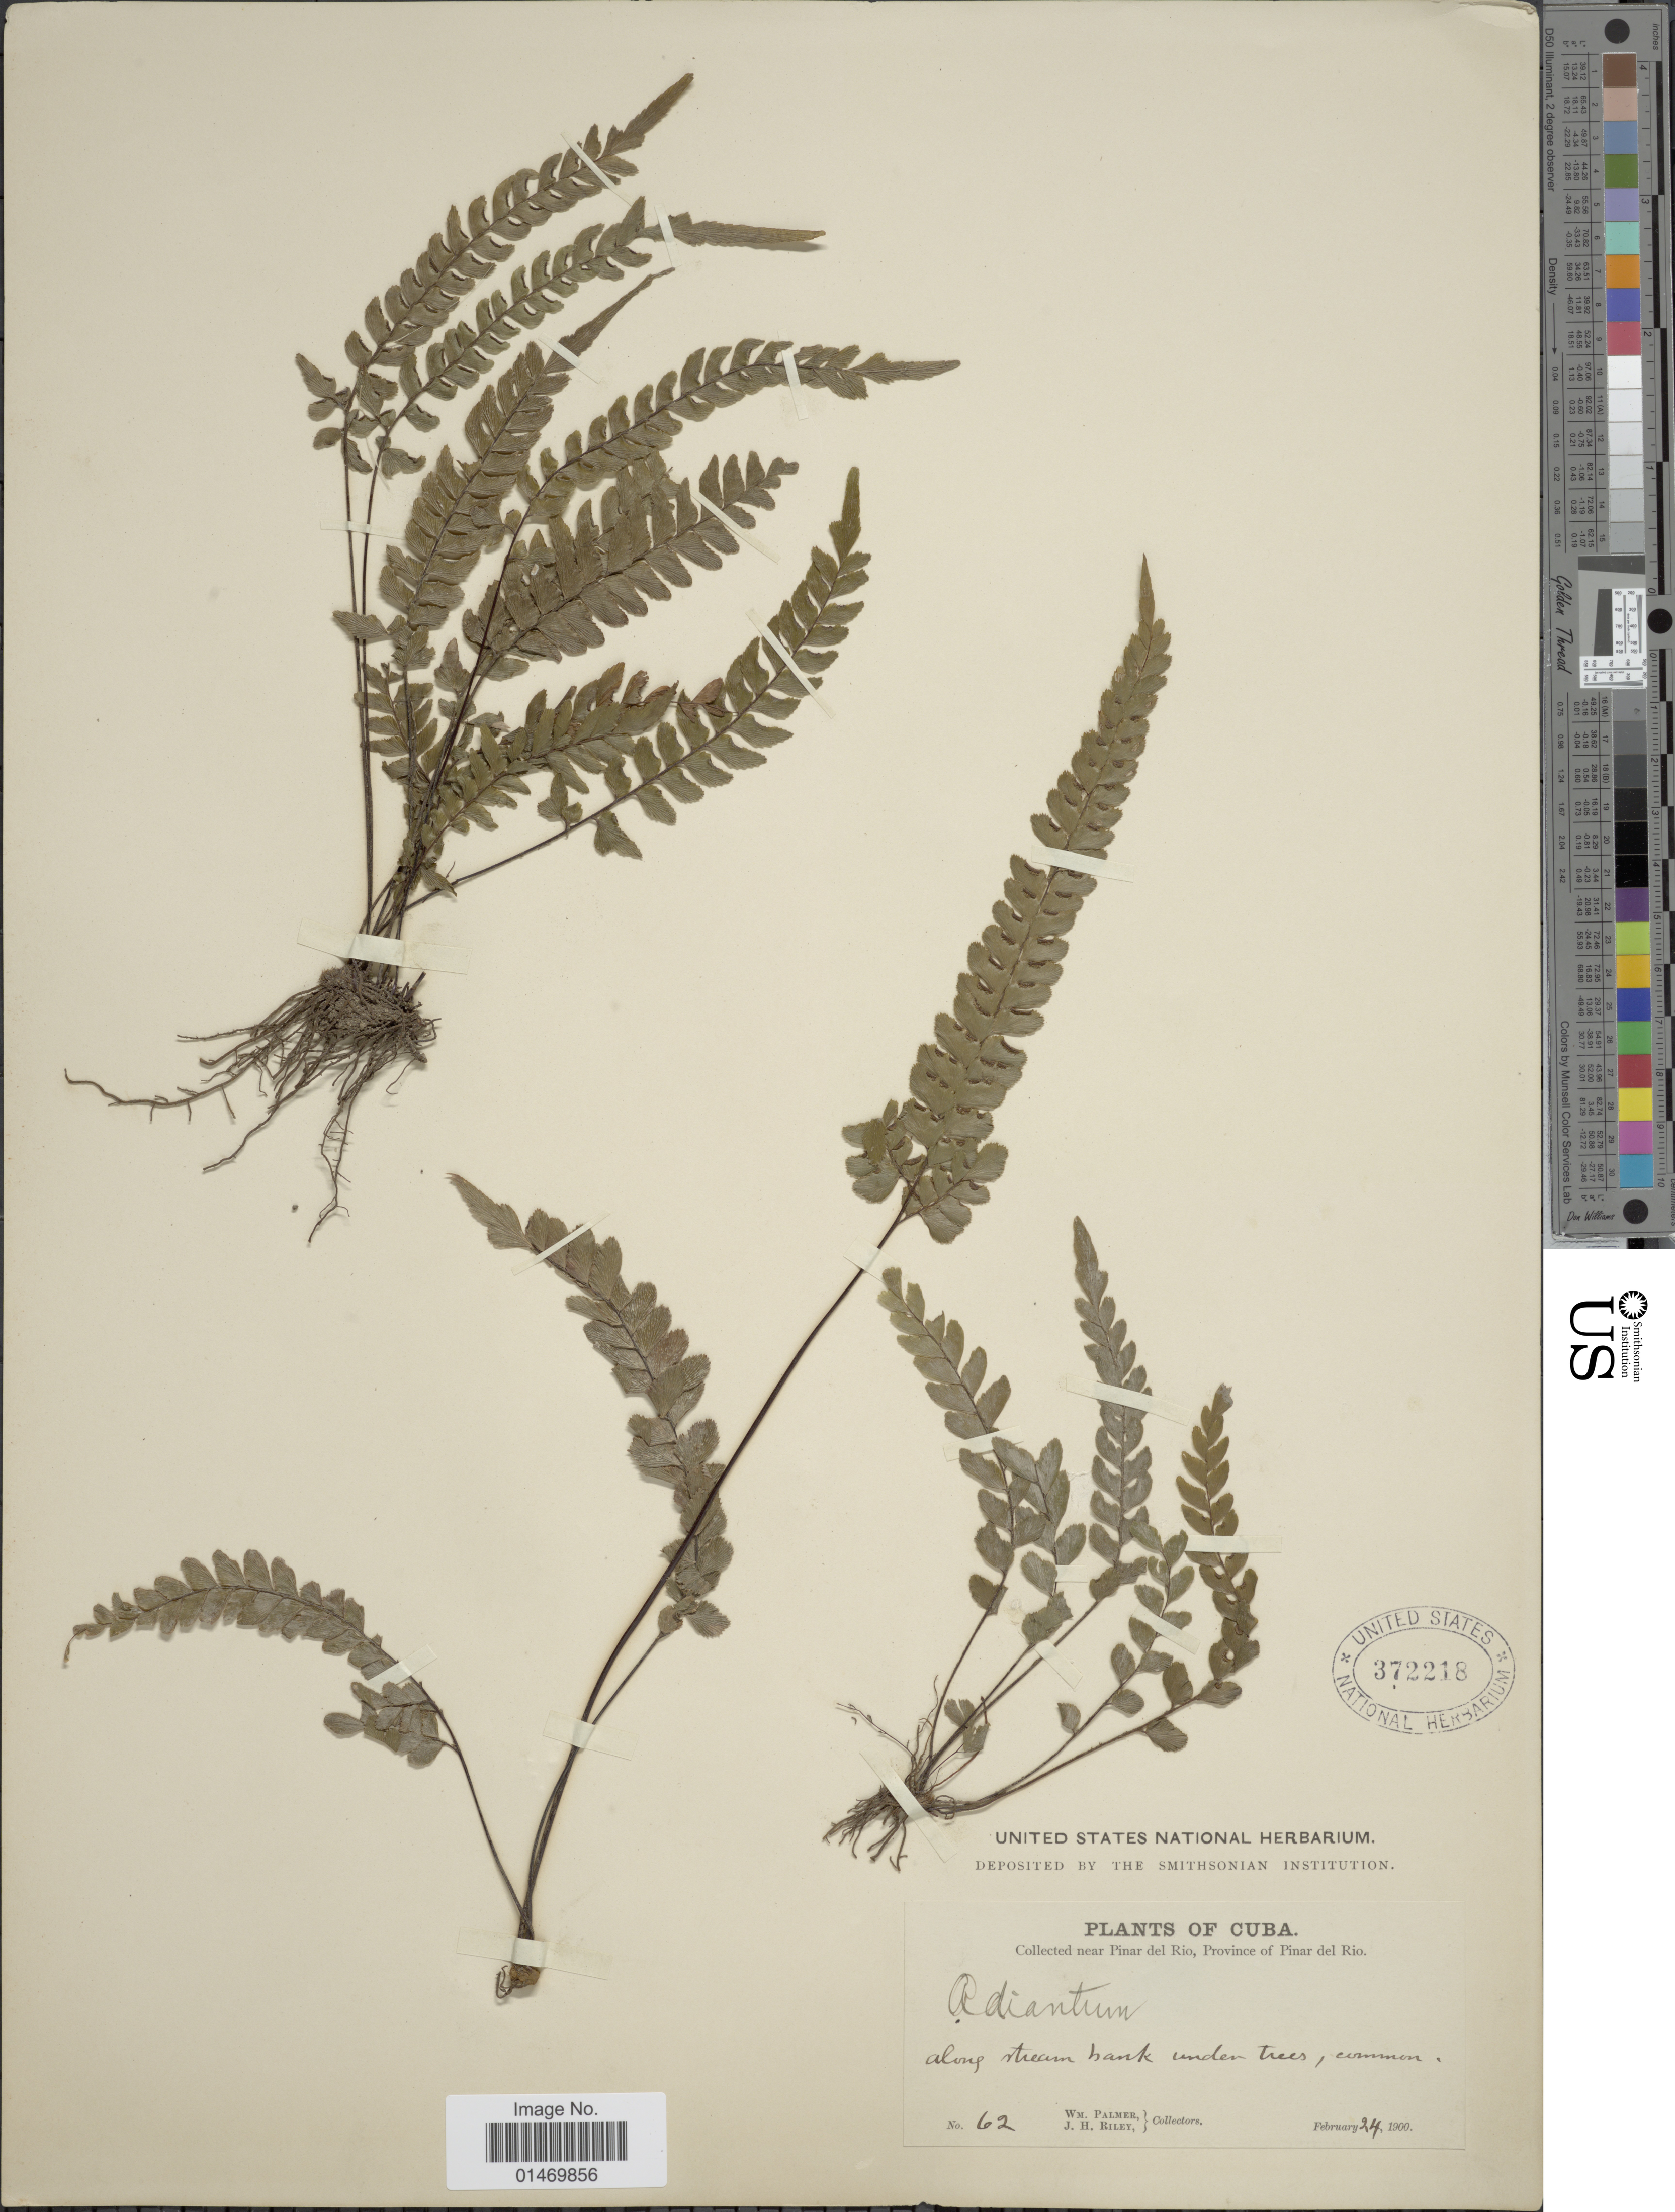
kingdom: Plantae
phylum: Tracheophyta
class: Polypodiopsida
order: Polypodiales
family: Pteridaceae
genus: Adiantum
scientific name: Adiantum sp.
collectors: W. Palmer & J. H. Riley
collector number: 62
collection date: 1900-02-24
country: Cuba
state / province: Pinar del Río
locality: Cuba, near Pinar del Rio.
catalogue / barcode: US 372218